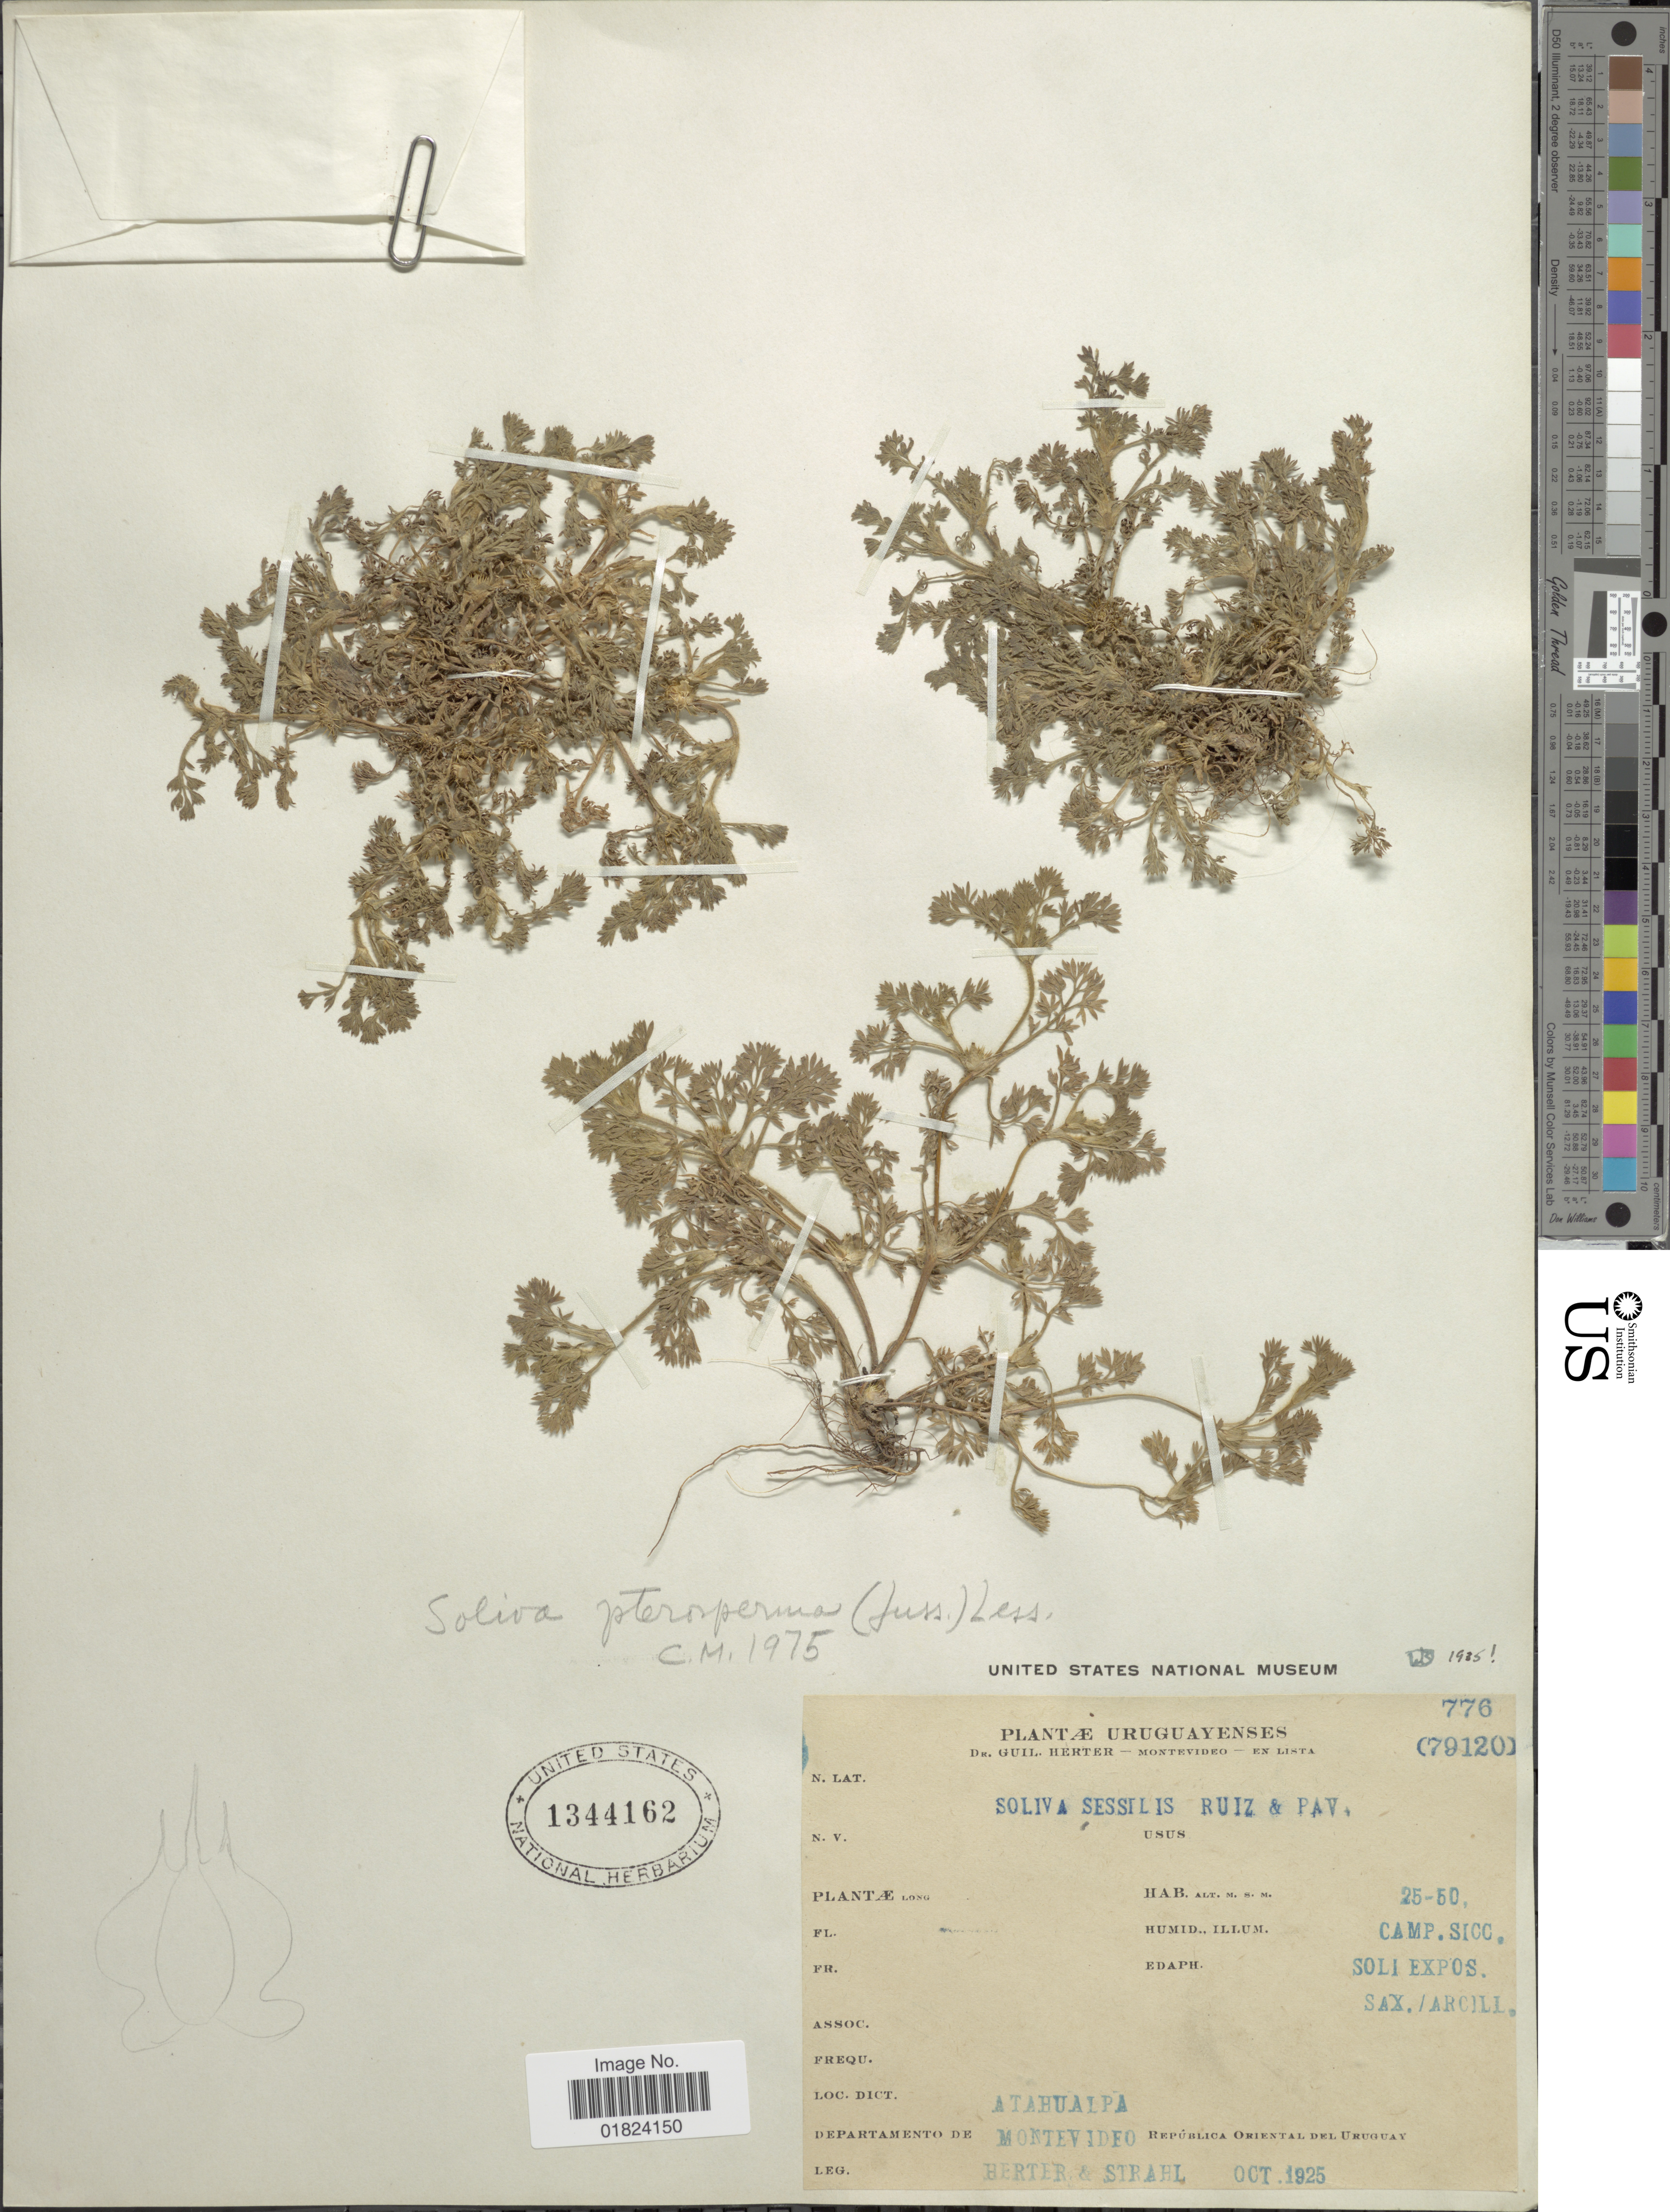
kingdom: Plantae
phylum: Tracheophyta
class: Magnoliopsida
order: Asterales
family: Asteraceae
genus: Soliva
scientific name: Soliva pterosperma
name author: (Juss.) Less.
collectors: G. Herter & -. Strahl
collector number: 776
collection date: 1925-10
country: Uruguay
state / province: Montevideo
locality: Atahualpa, Republica Oriental del Uruguay.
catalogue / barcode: US 1344162